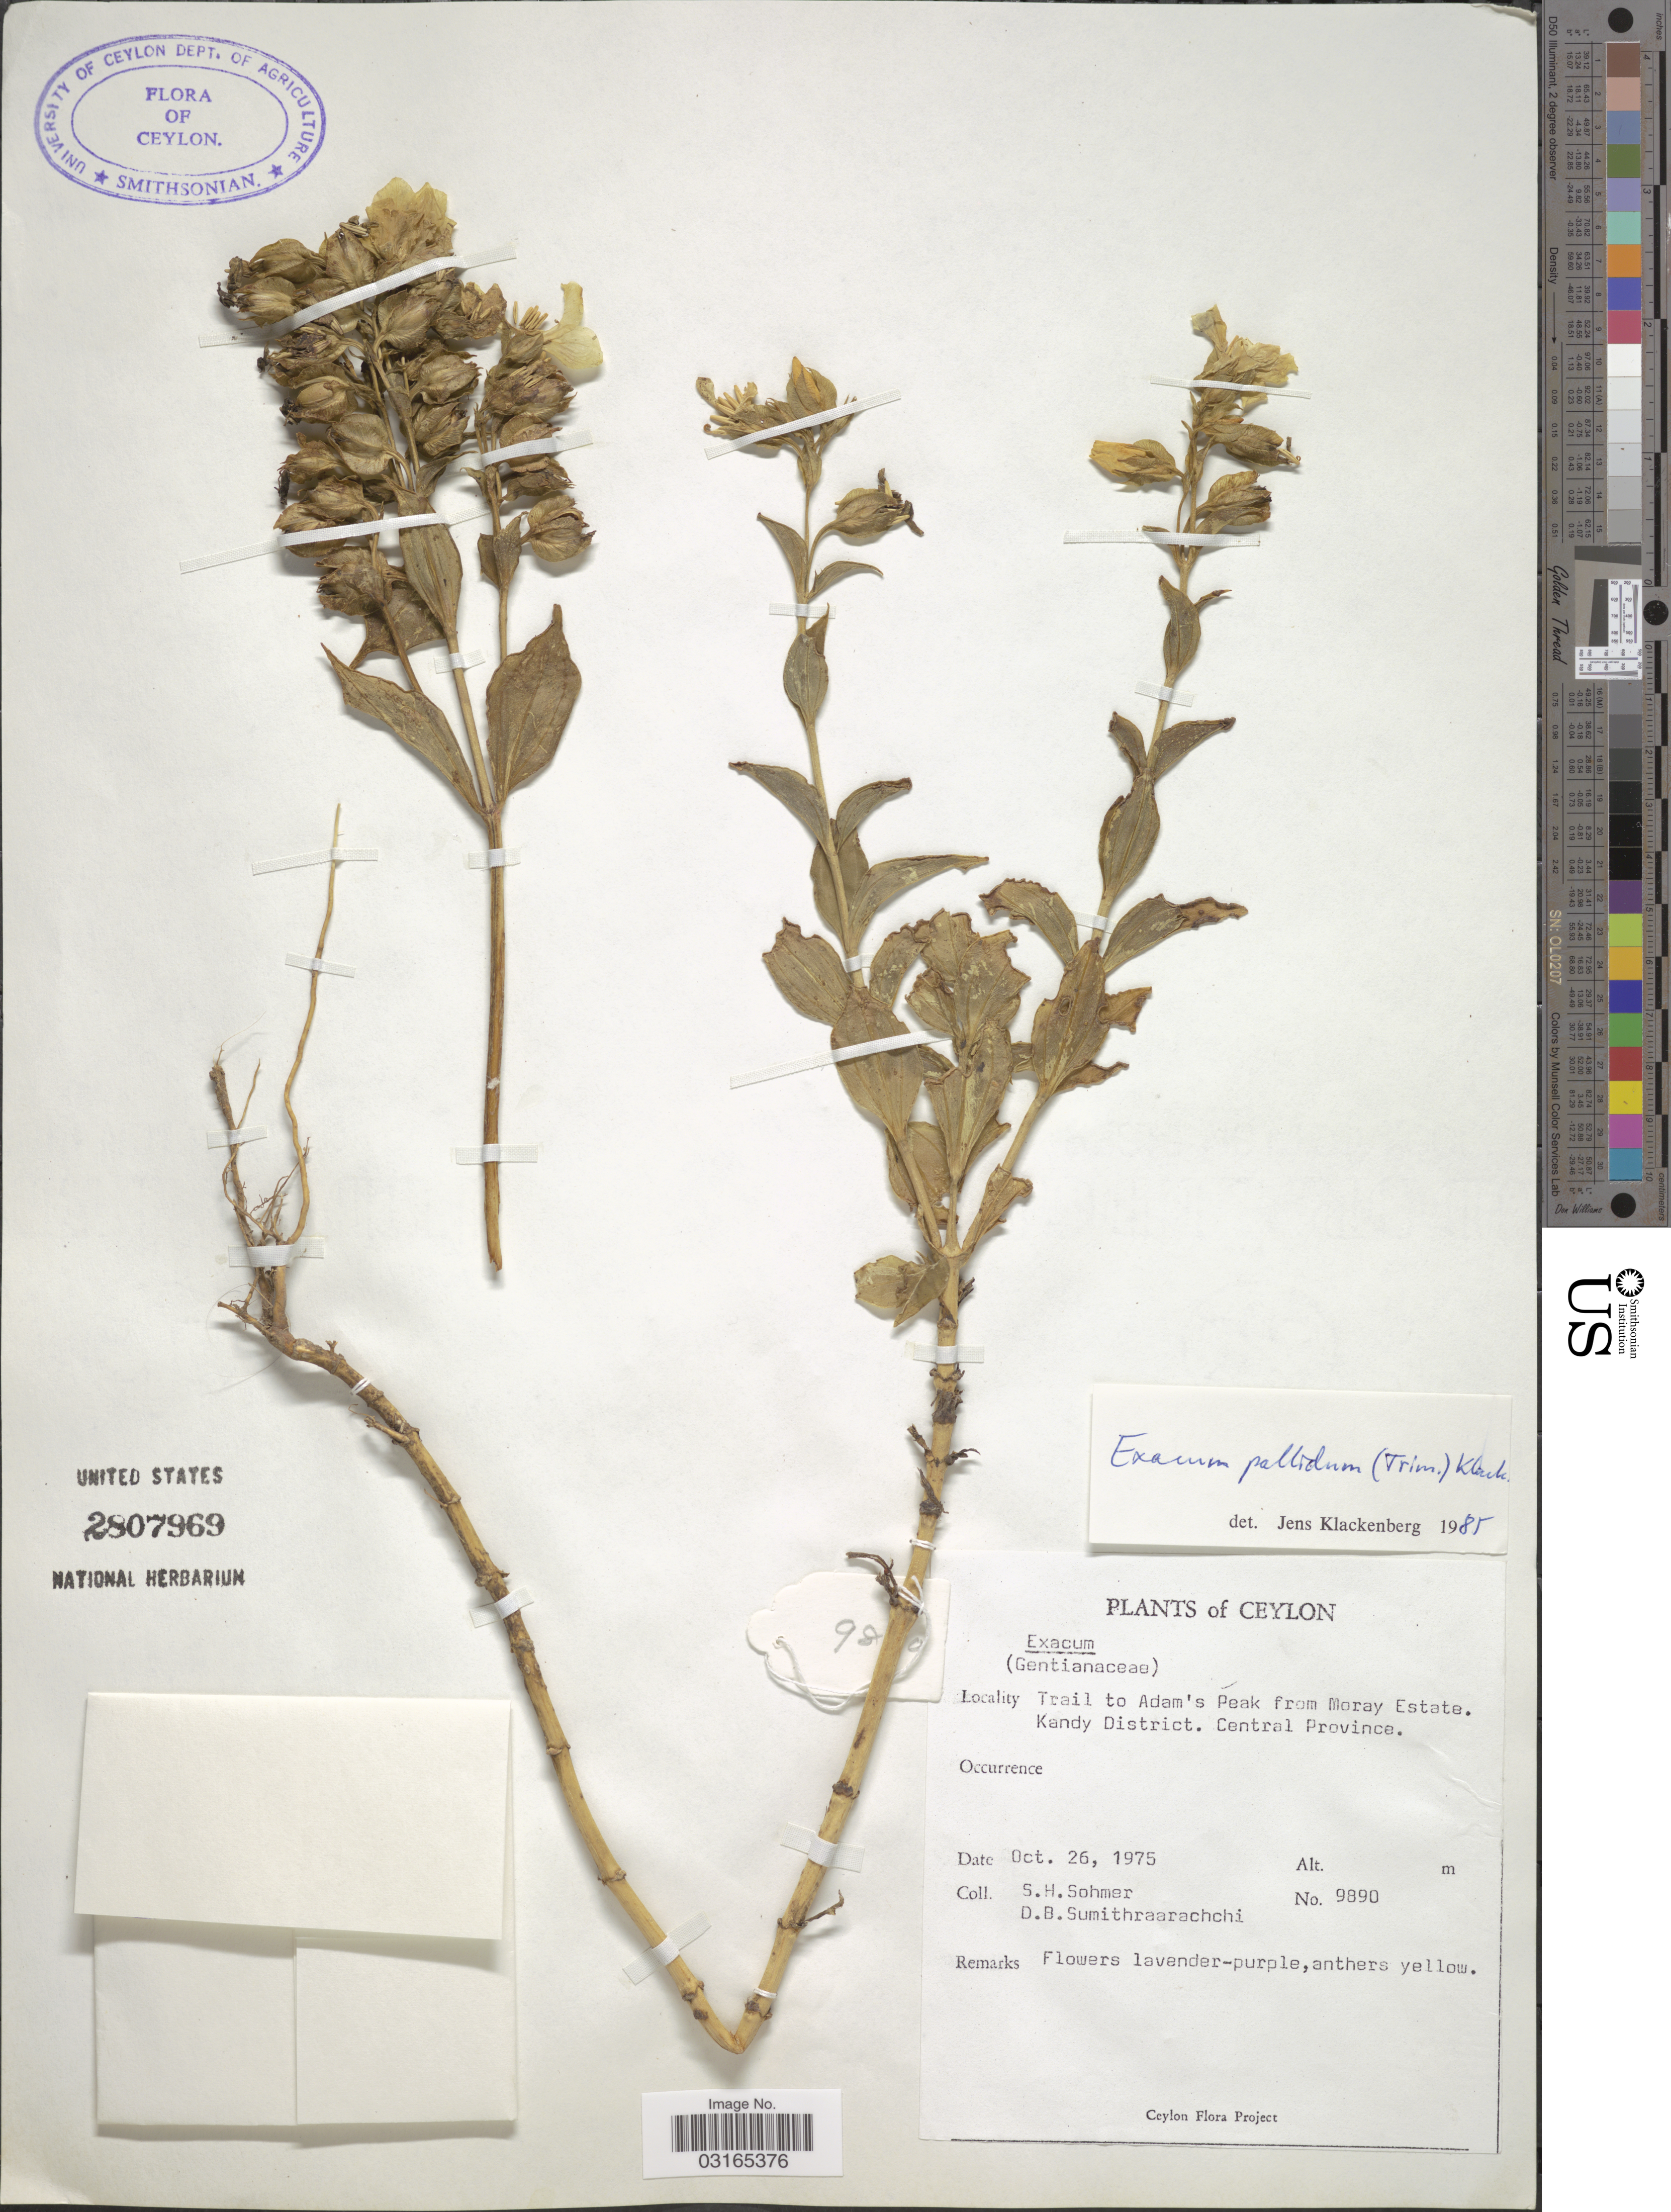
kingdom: Plantae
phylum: Tracheophyta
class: Magnoliopsida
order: Gentianales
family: Gentianaceae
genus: Exacum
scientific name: Exacum pallidum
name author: (Trimen) Klack.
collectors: S. H. Sohmer & D. B. Sumithraarachchi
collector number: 9890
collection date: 1975-10-26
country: Sri Lanka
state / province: Central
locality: Ceylon. Trail to Adam's Peak from Moray Estate. Kandy District.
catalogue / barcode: US 2807969